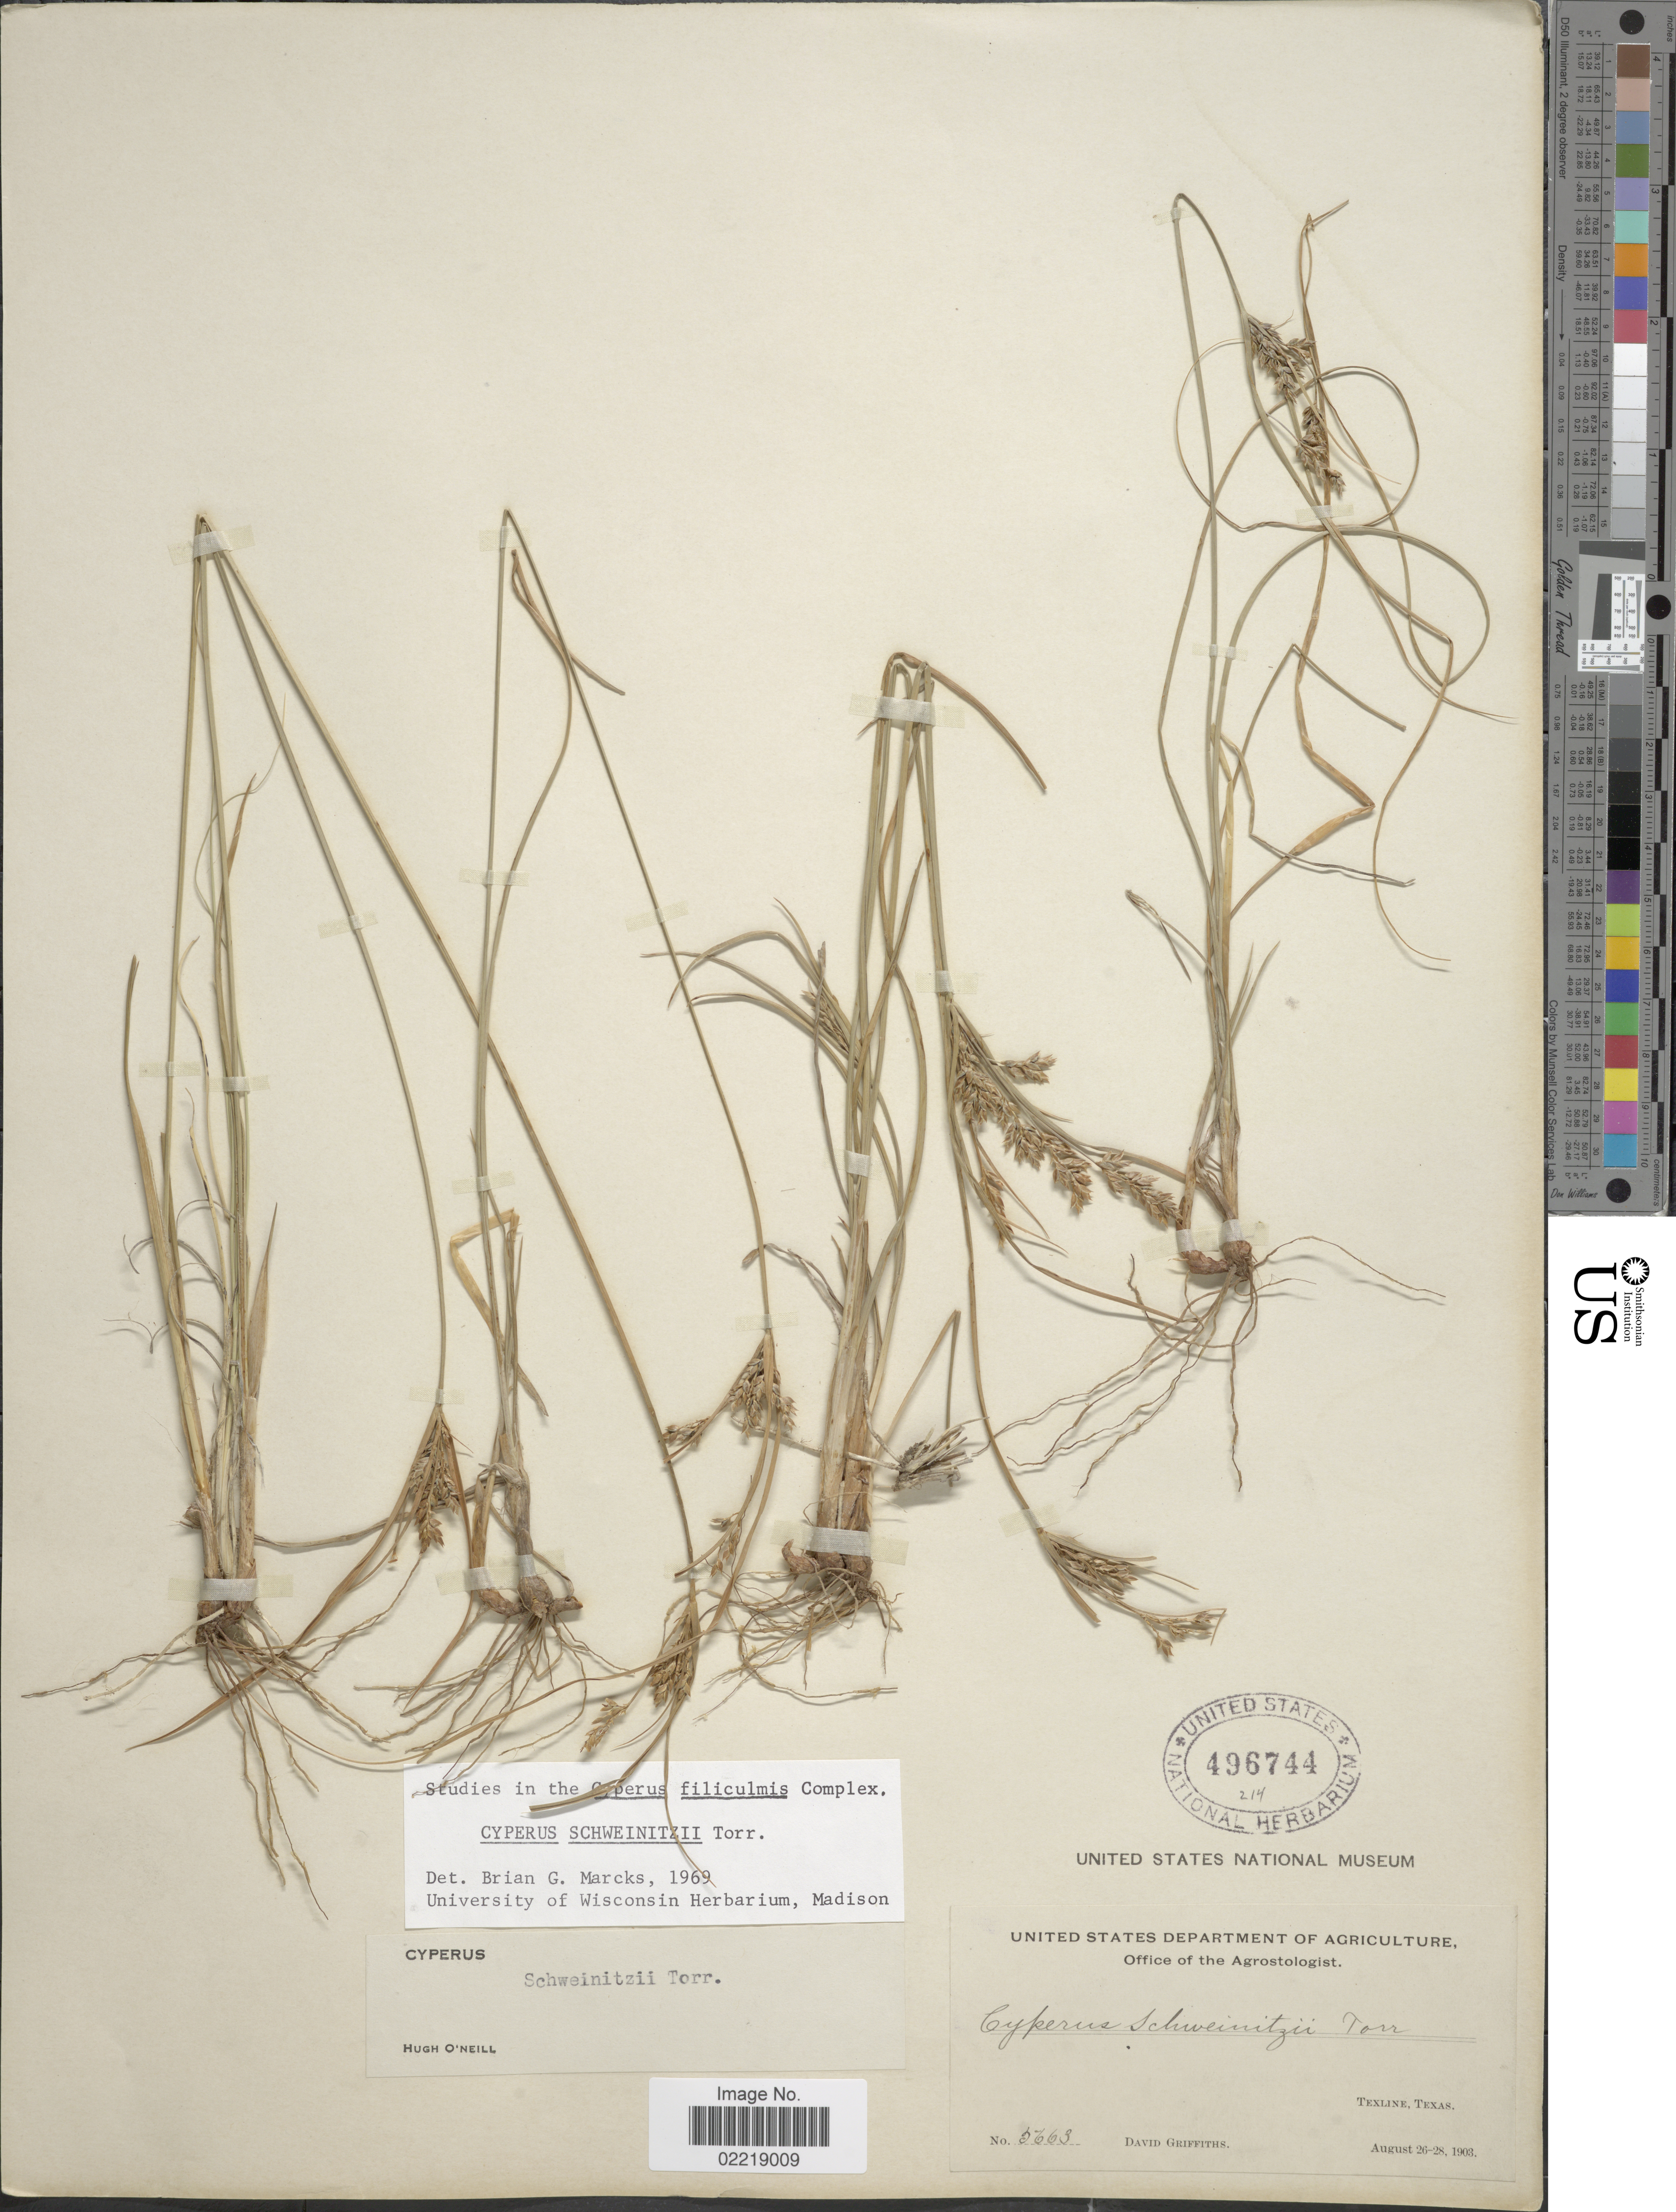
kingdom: Plantae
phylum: Tracheophyta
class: Liliopsida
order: Poales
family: Cyperaceae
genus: Cyperus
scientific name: Cyperus schweinitzii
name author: Torr.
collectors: D. Griffiths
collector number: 5663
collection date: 1903-08-26/1903-08-28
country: United States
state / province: Texas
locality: Texline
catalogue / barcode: US 496744